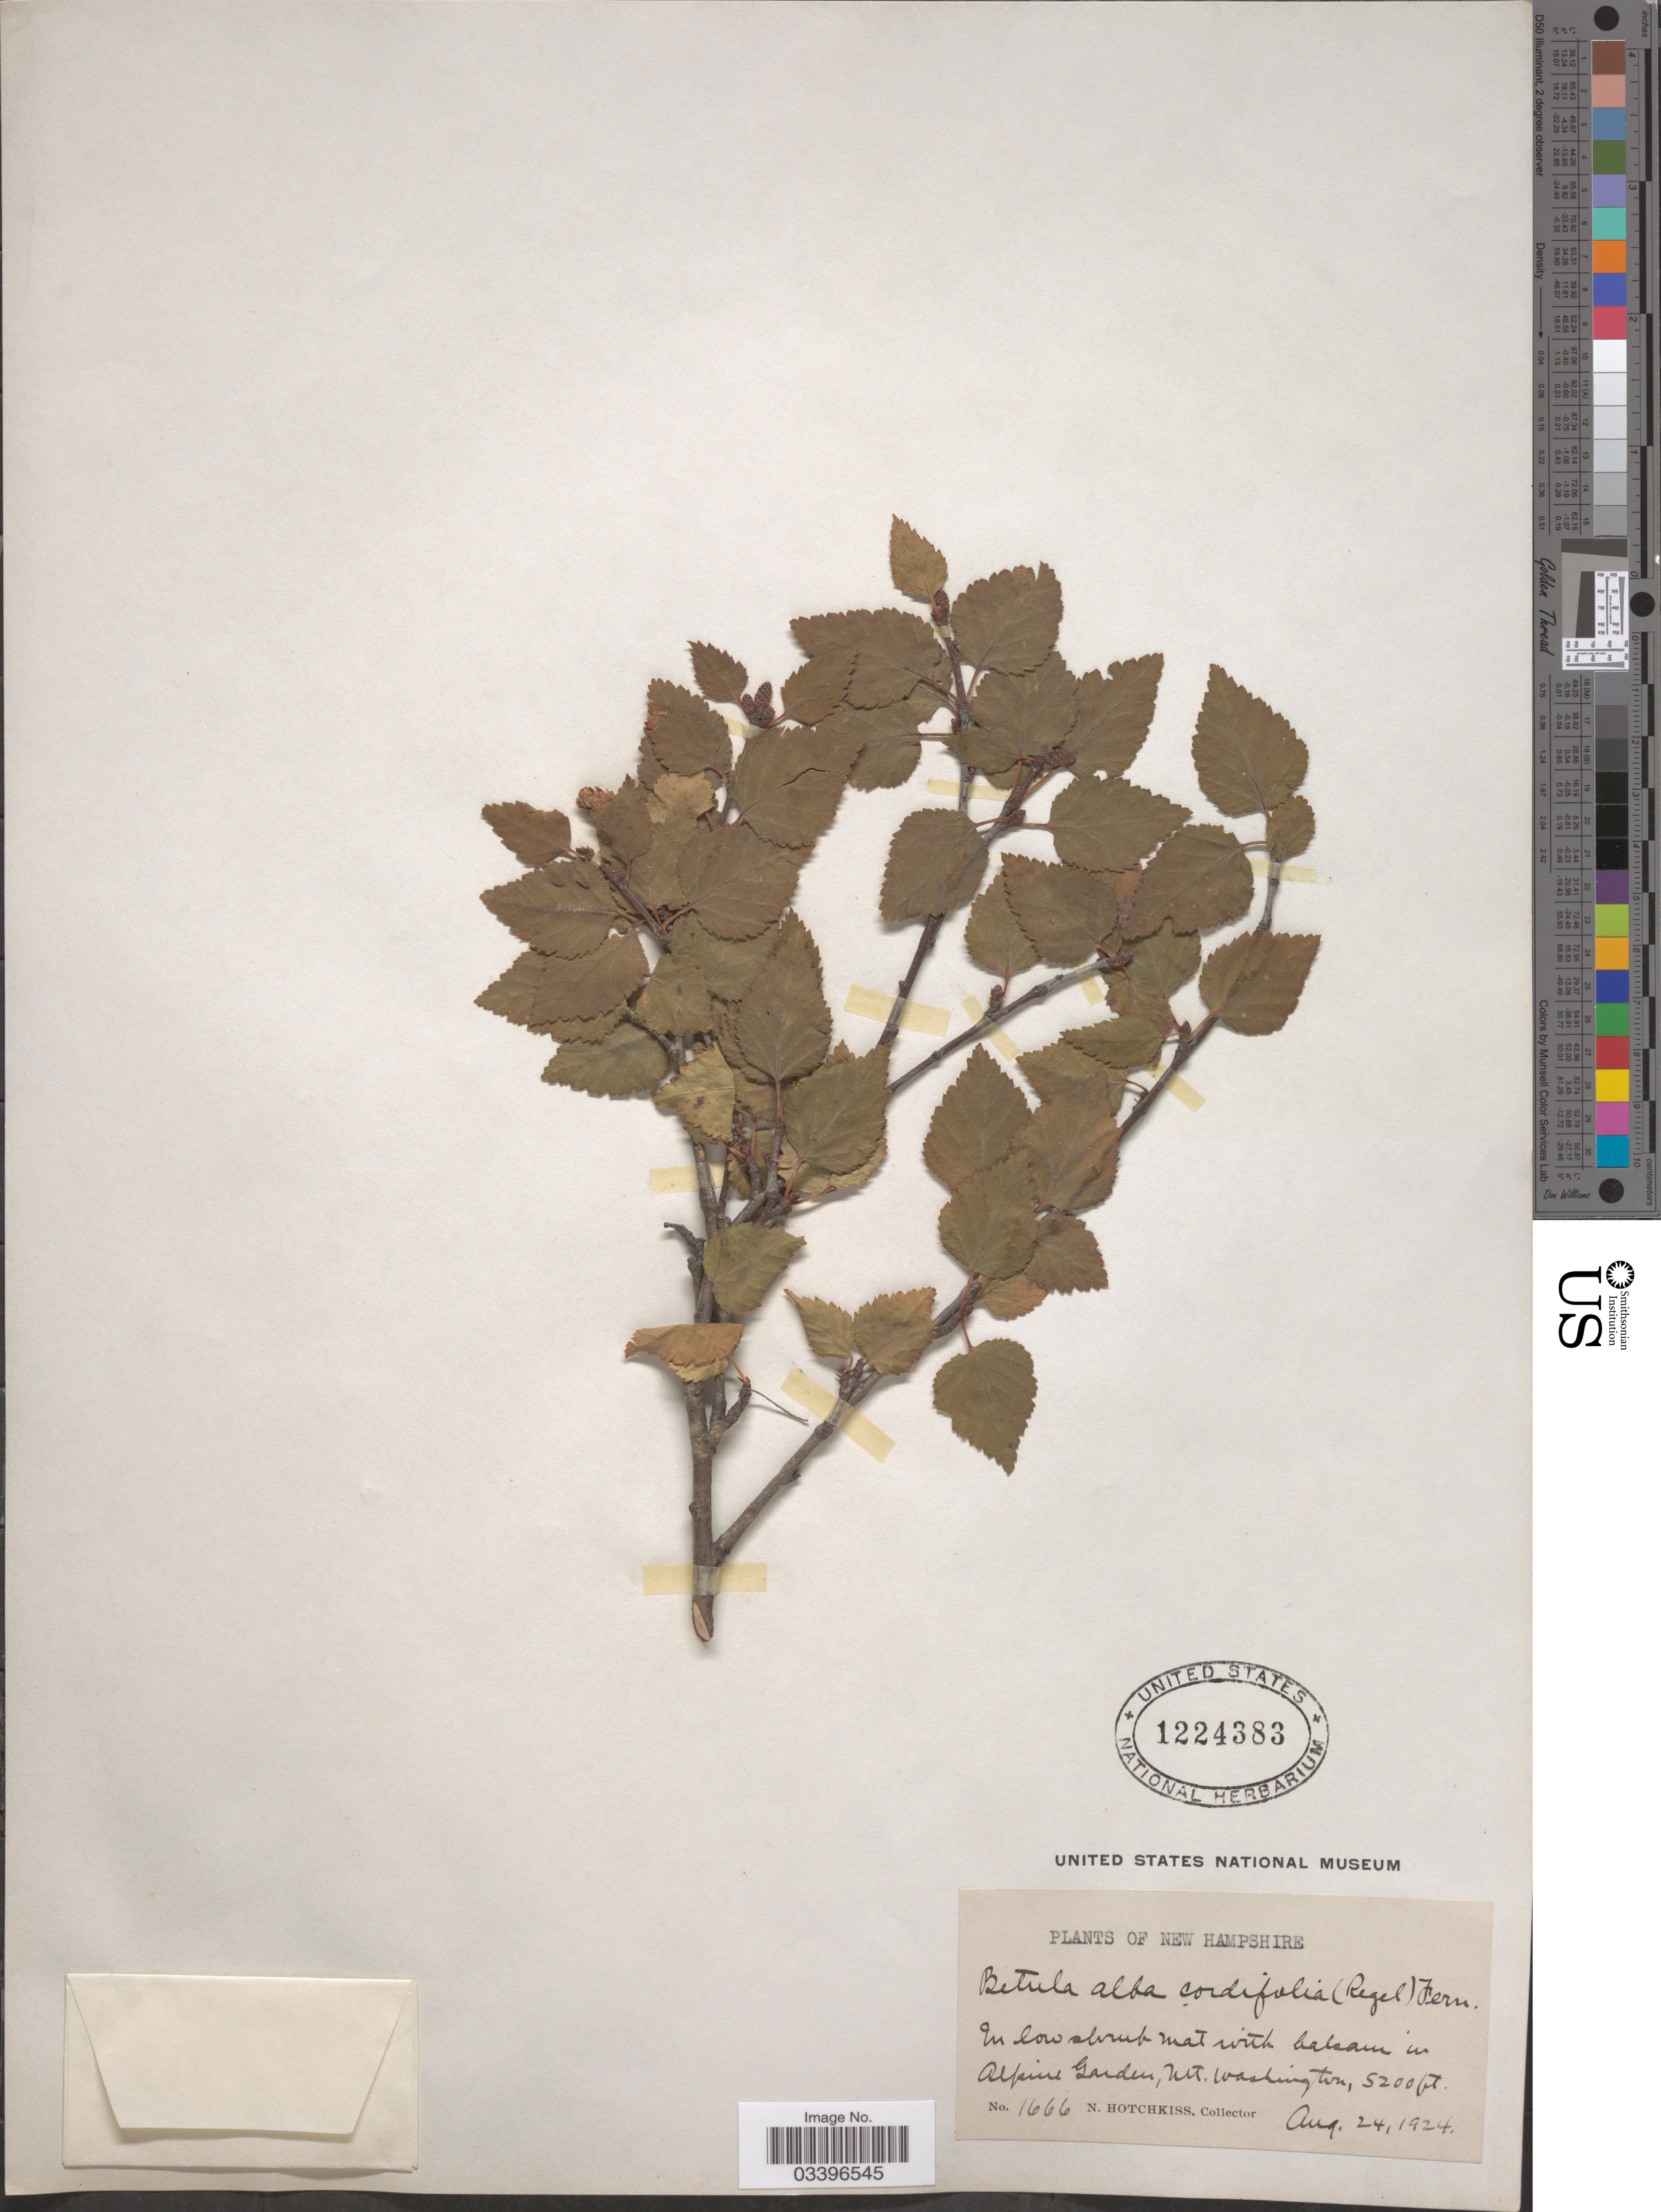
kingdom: Plantae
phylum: Tracheophyta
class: Magnoliopsida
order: Fagales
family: Betulaceae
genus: Betula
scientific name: Betula papyrifera var. cordifolia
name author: (Regel) Regel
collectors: N. Hotchkiss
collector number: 1666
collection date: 1924-08-24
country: United States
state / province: New Hampshire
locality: In Alpine Garden, Mt. Washington.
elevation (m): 1585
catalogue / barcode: US 1224383